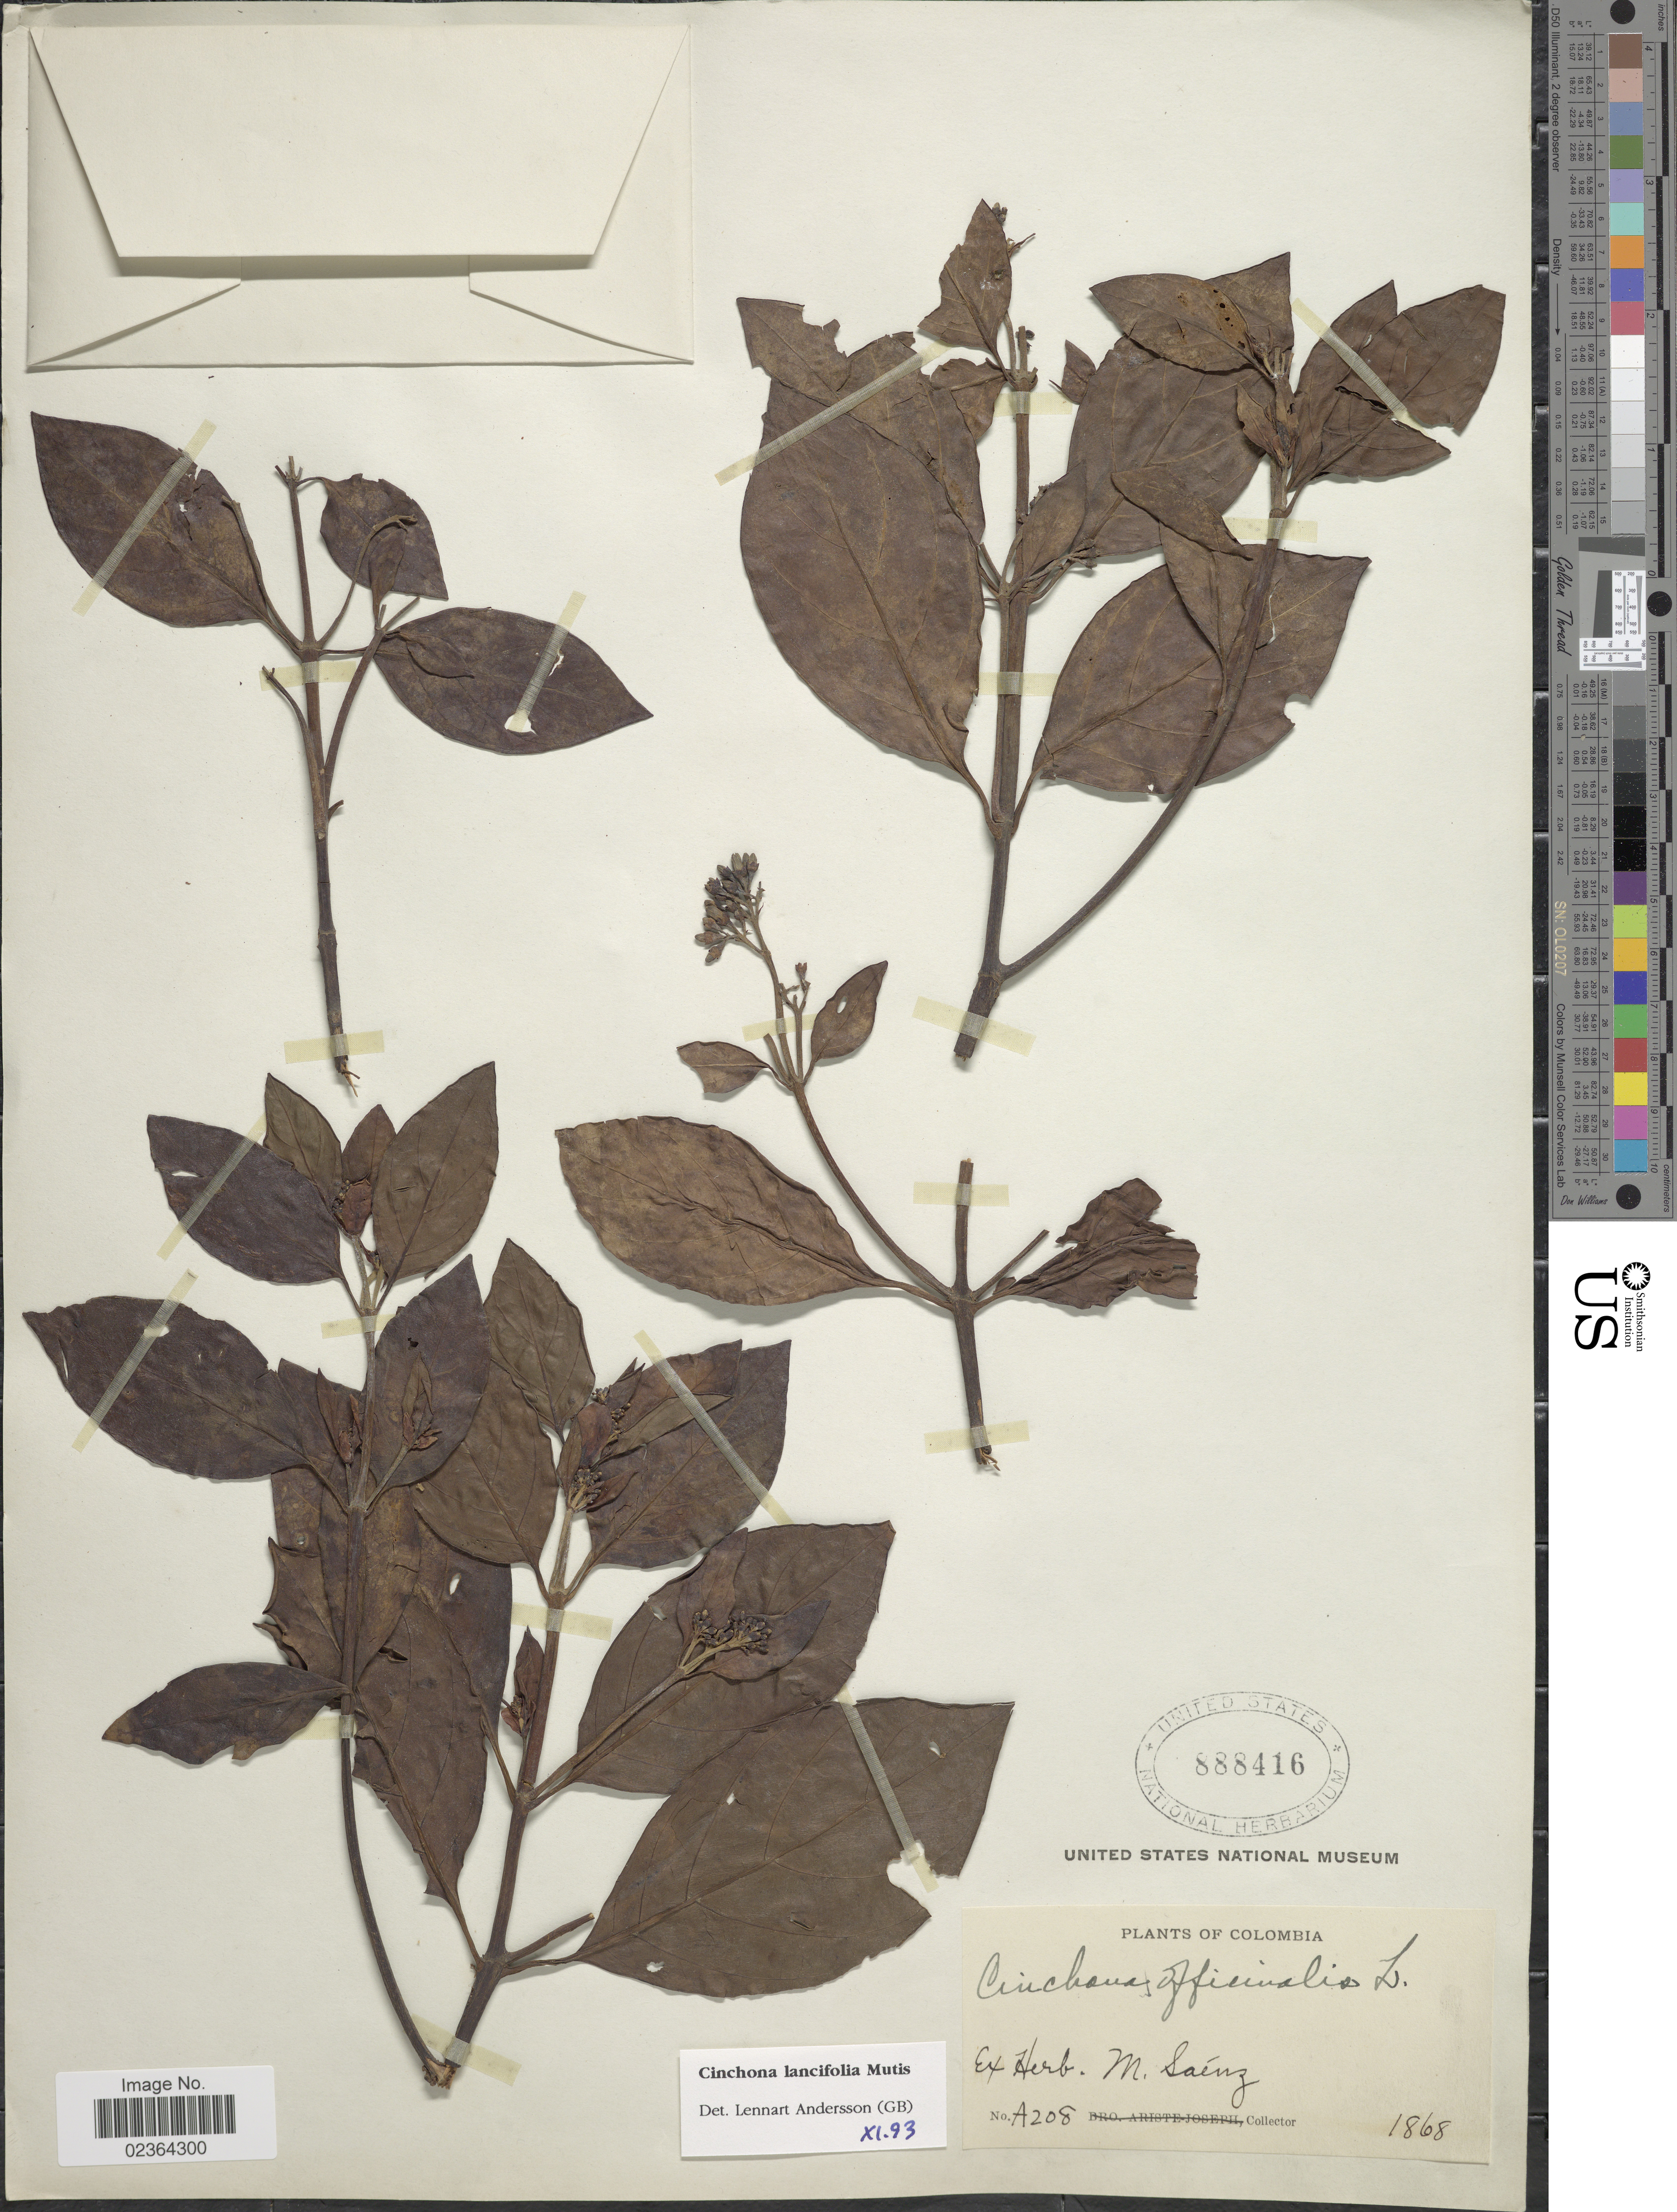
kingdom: Plantae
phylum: Tracheophyta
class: Magnoliopsida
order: Gentianales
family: Rubiaceae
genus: Cinchona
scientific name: Cinchona lancifolia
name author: Mutis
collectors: Ex herb. M. Saenz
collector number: A208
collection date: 1868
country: Colombia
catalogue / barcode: US 888416